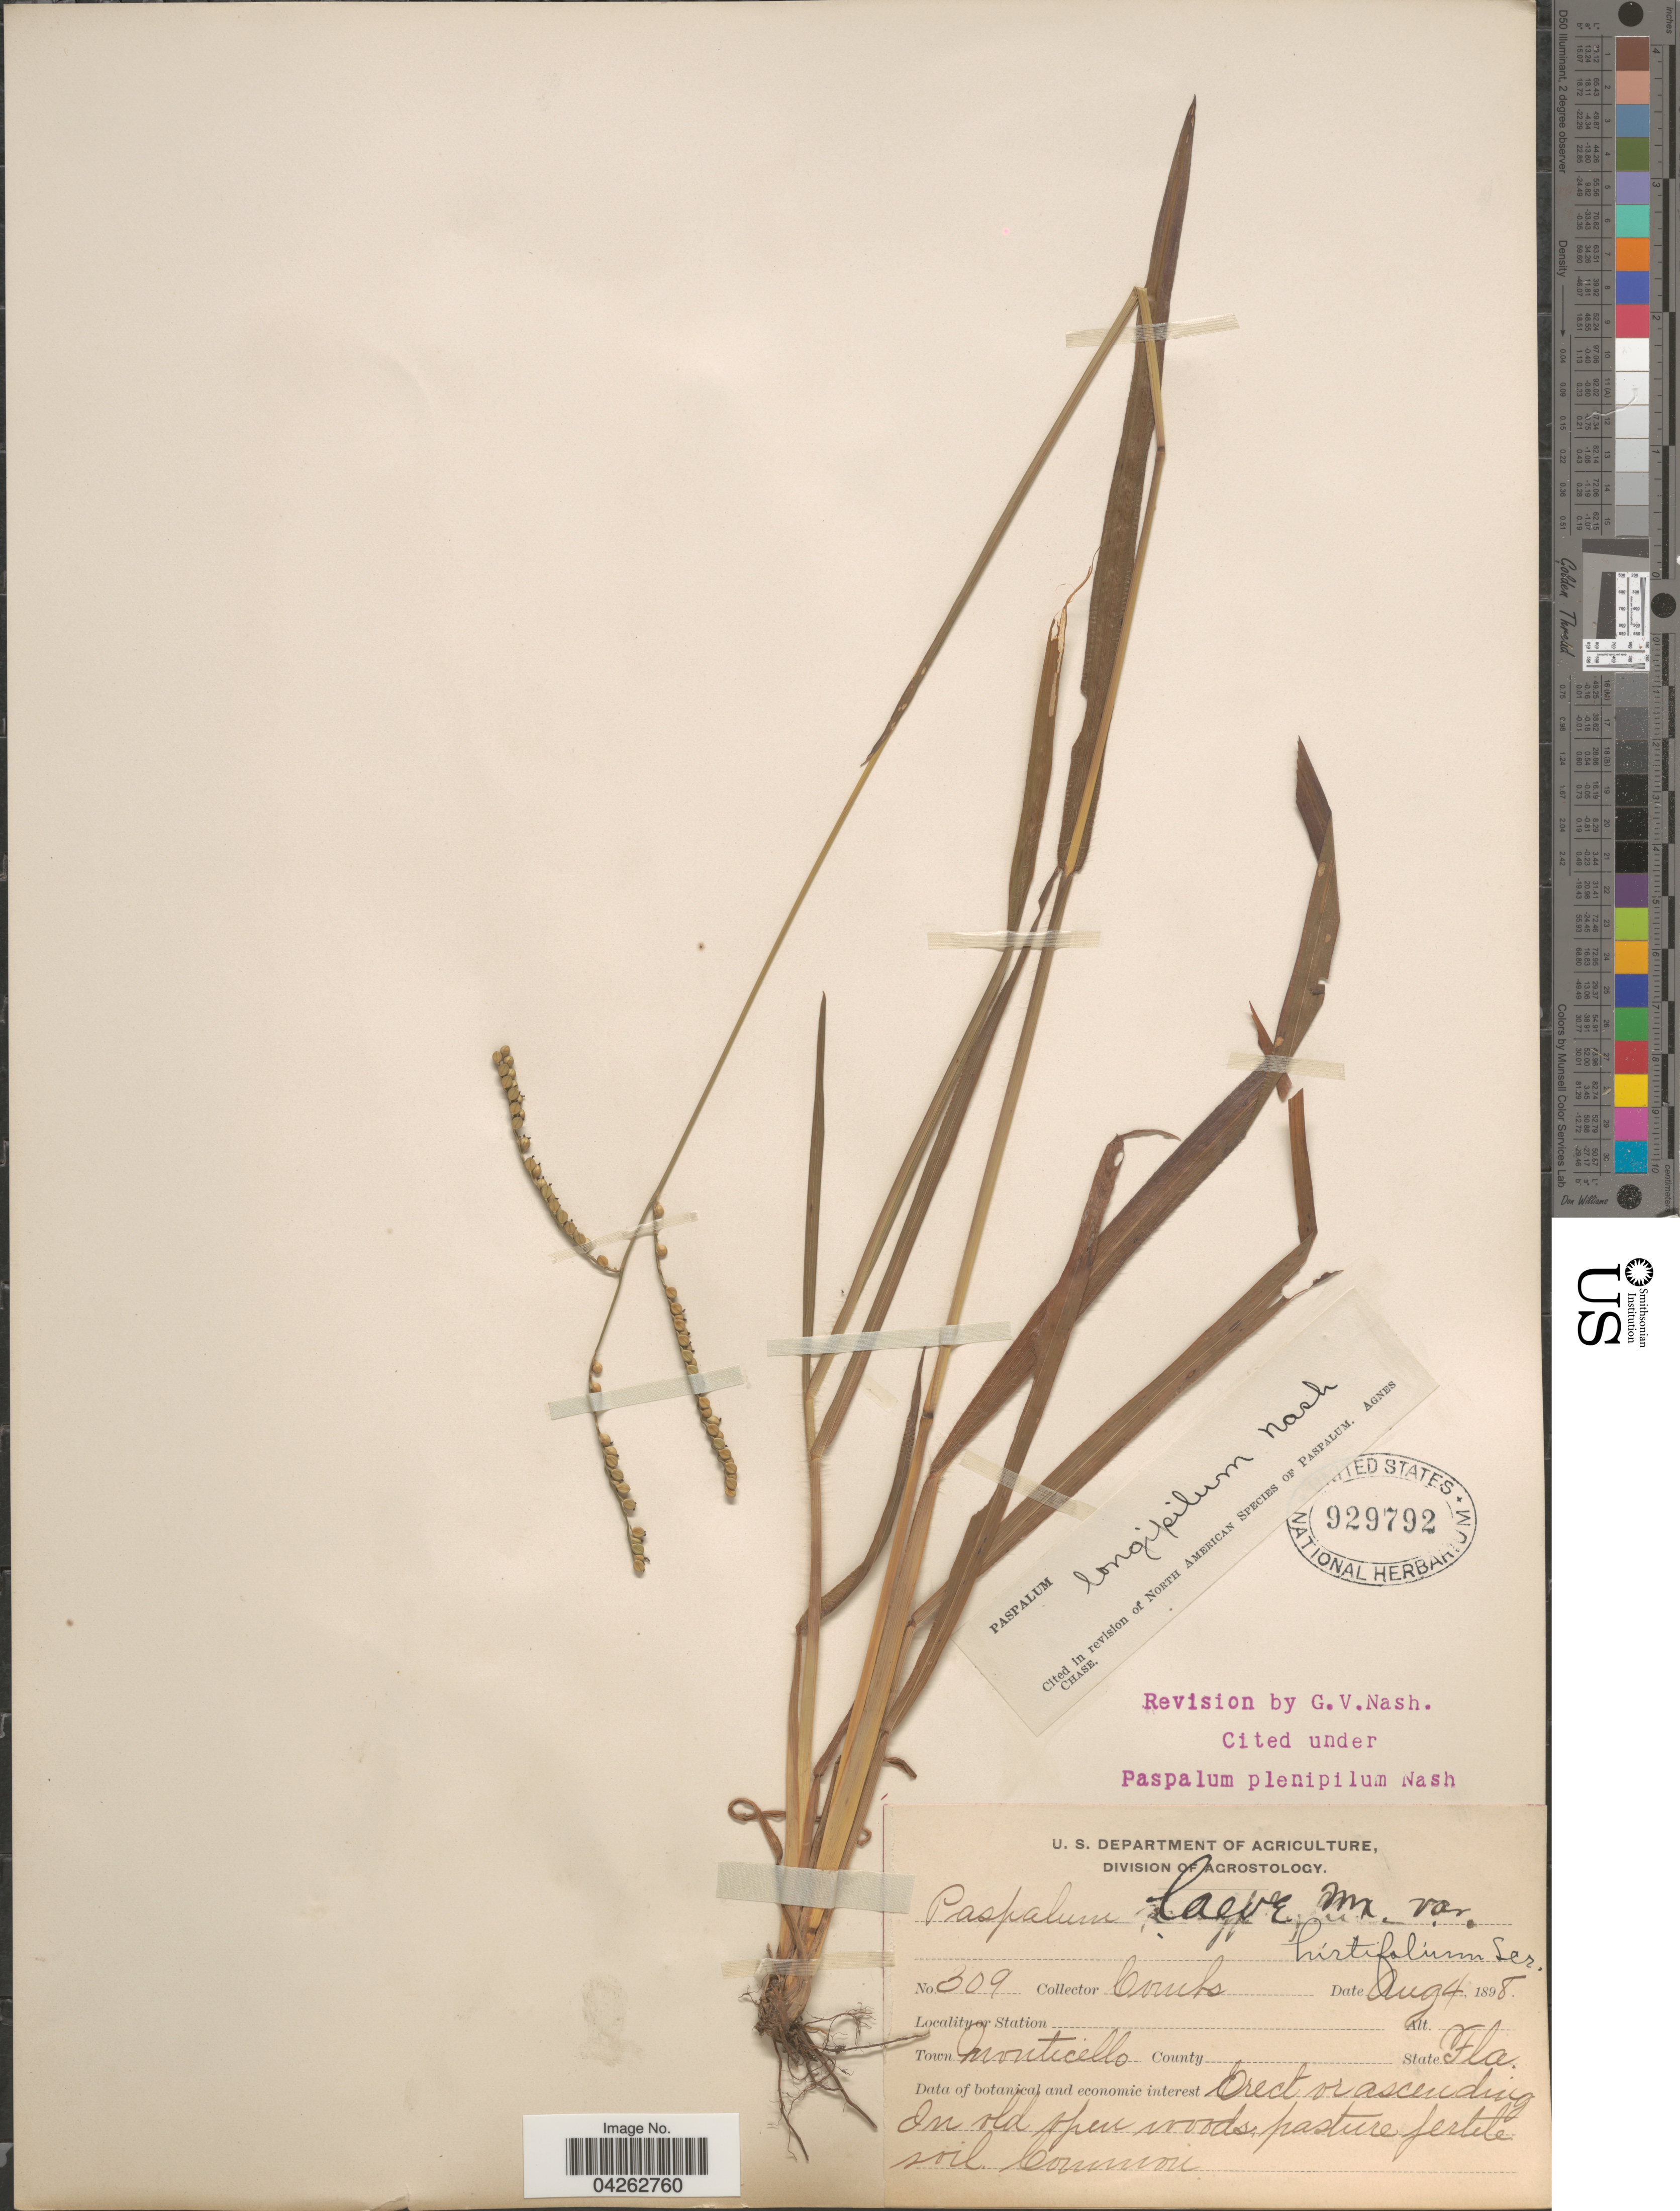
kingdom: Plantae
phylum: Tracheophyta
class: Liliopsida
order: Poales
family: Poaceae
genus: Paspalum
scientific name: Paspalum longipilum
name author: Nash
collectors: -. Combs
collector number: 309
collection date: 1898-08-04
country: United States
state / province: Florida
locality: Town Monticello.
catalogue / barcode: US 929792